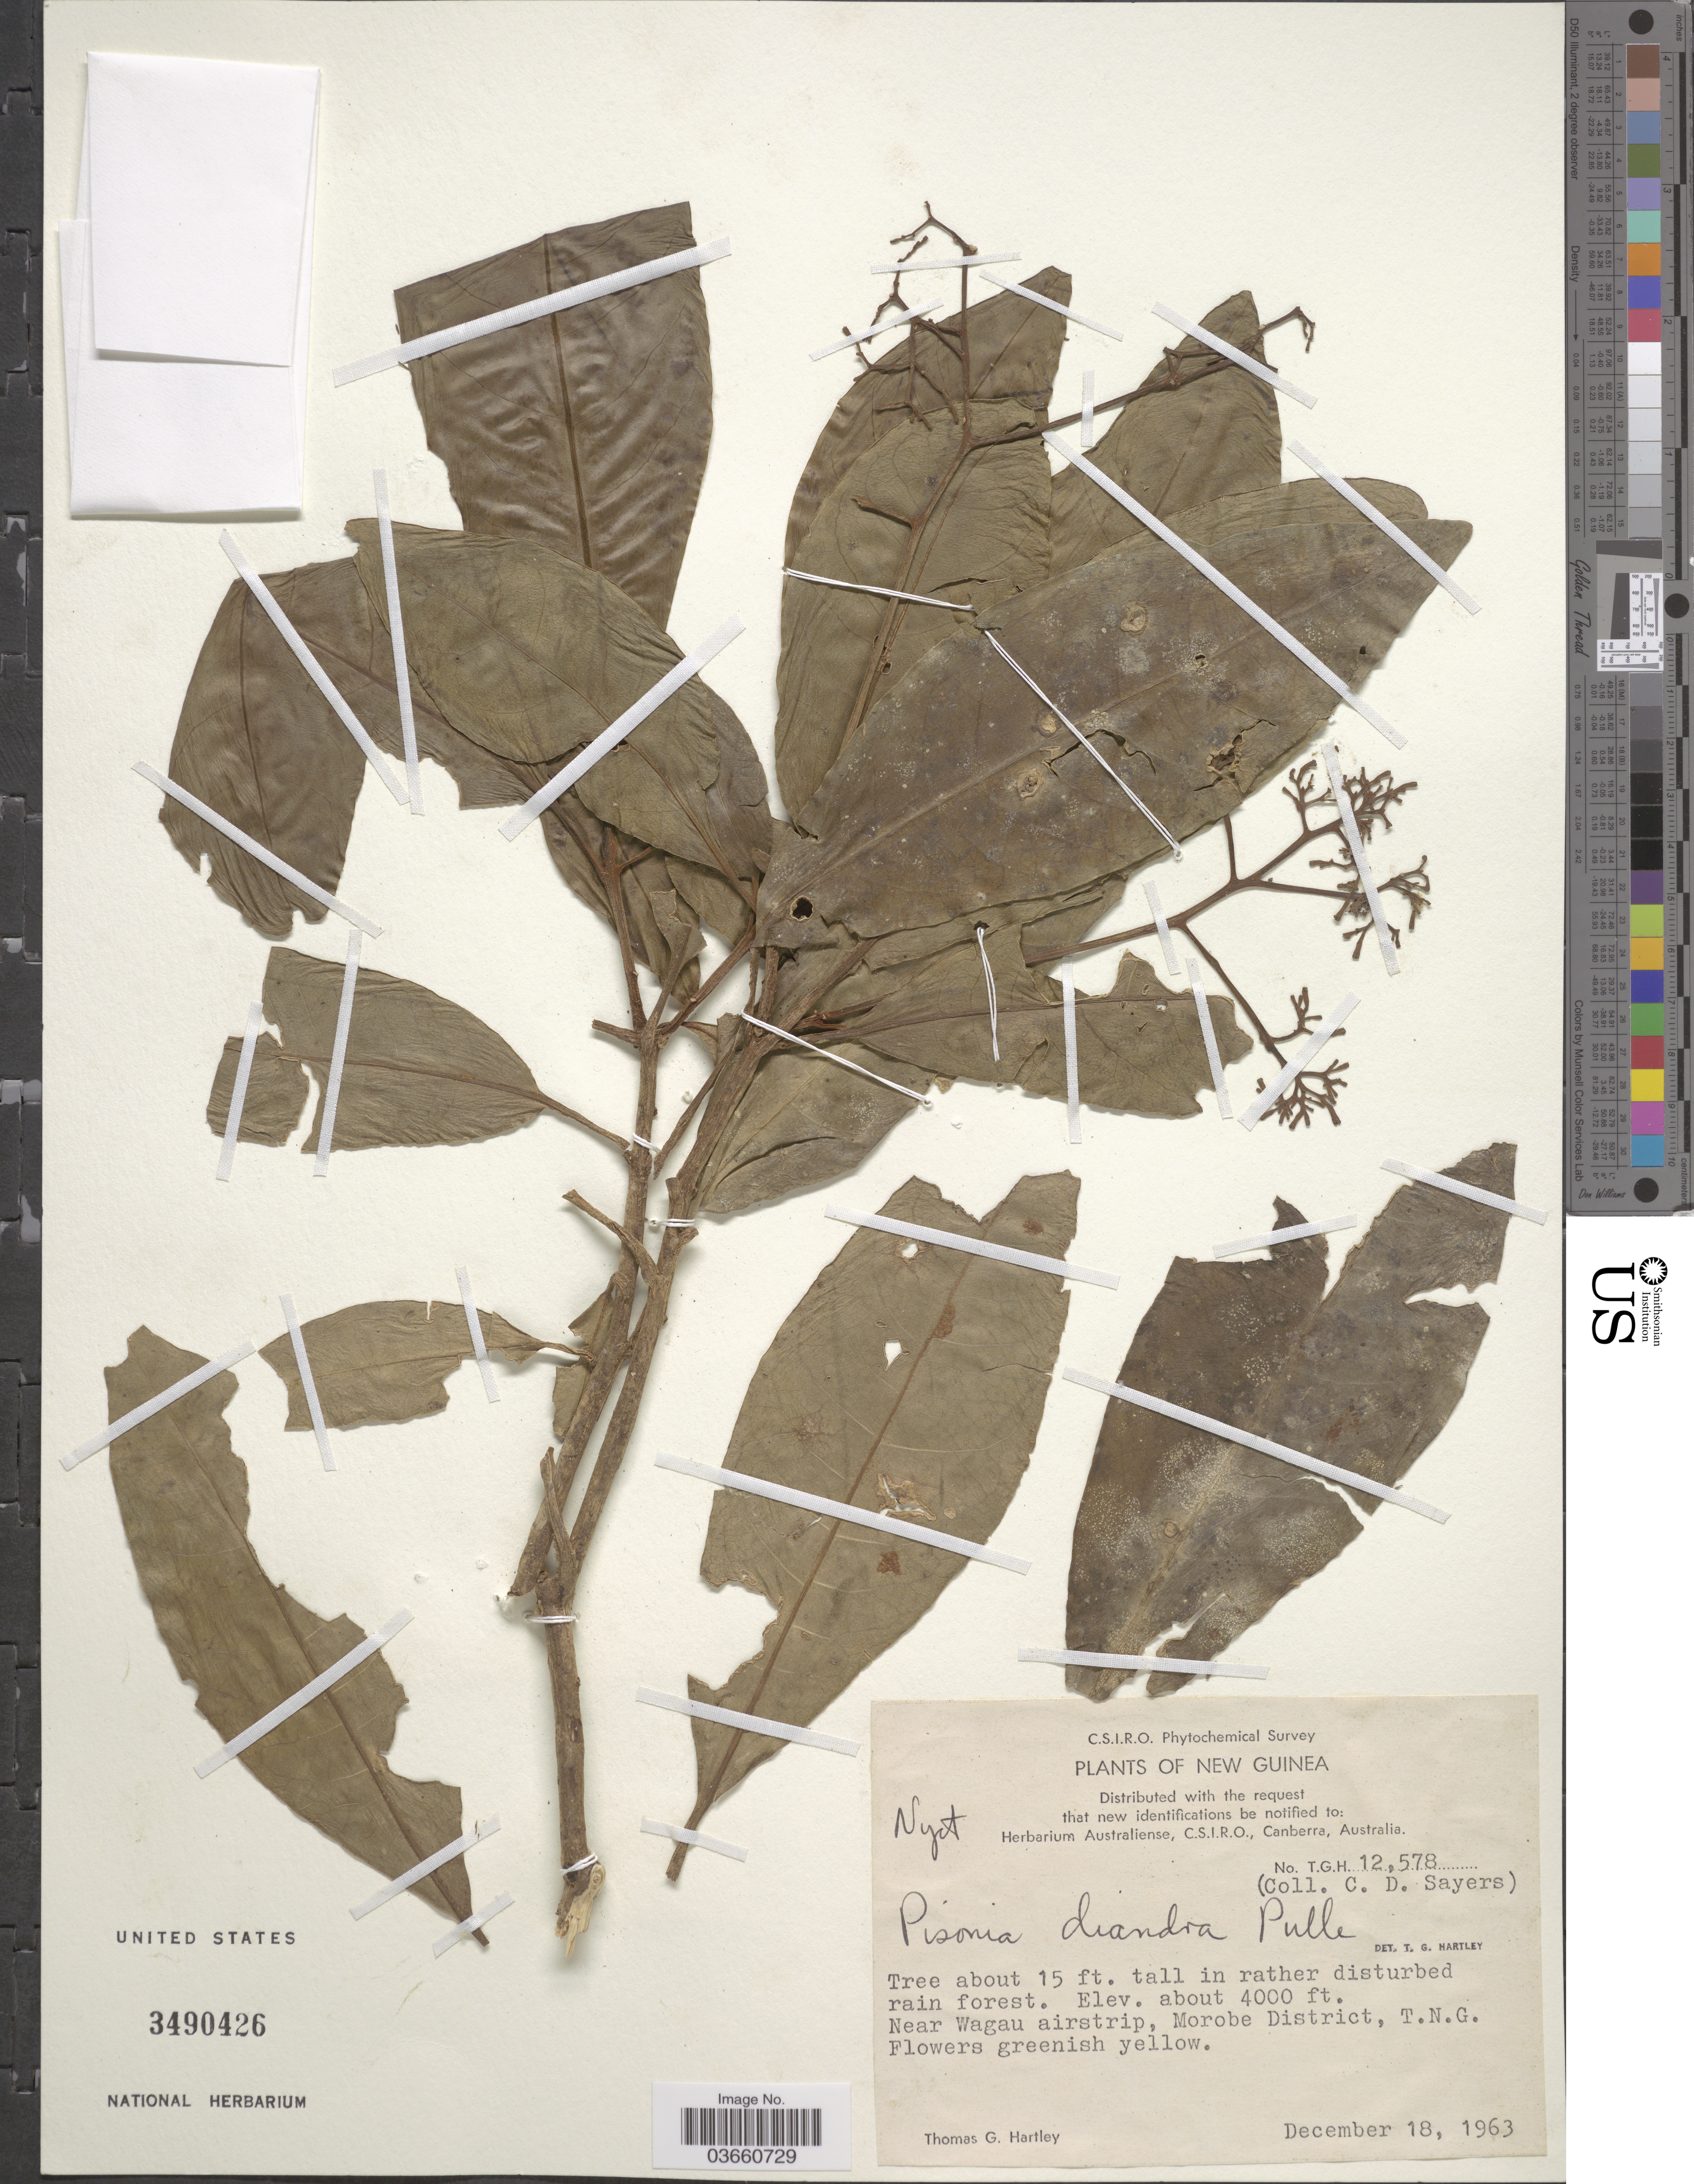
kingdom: Plantae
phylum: Tracheophyta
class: Magnoliopsida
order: Caryophyllales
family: Nyctaginaceae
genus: Ceodes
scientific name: Ceodes diandra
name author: (Pulle) Rossetto & Caraballo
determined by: Wagner, W. L., (BOT), Smithsonian Institution - National Museum of Natural History (UNITED STATES)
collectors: T. G. Hartley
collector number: TGH12578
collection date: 1963-12-18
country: Papua New Guinea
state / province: Morobe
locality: New Guinea. Near Wagau airstrip, Morobe District, T.N.G.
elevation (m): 1219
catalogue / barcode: US 3490426